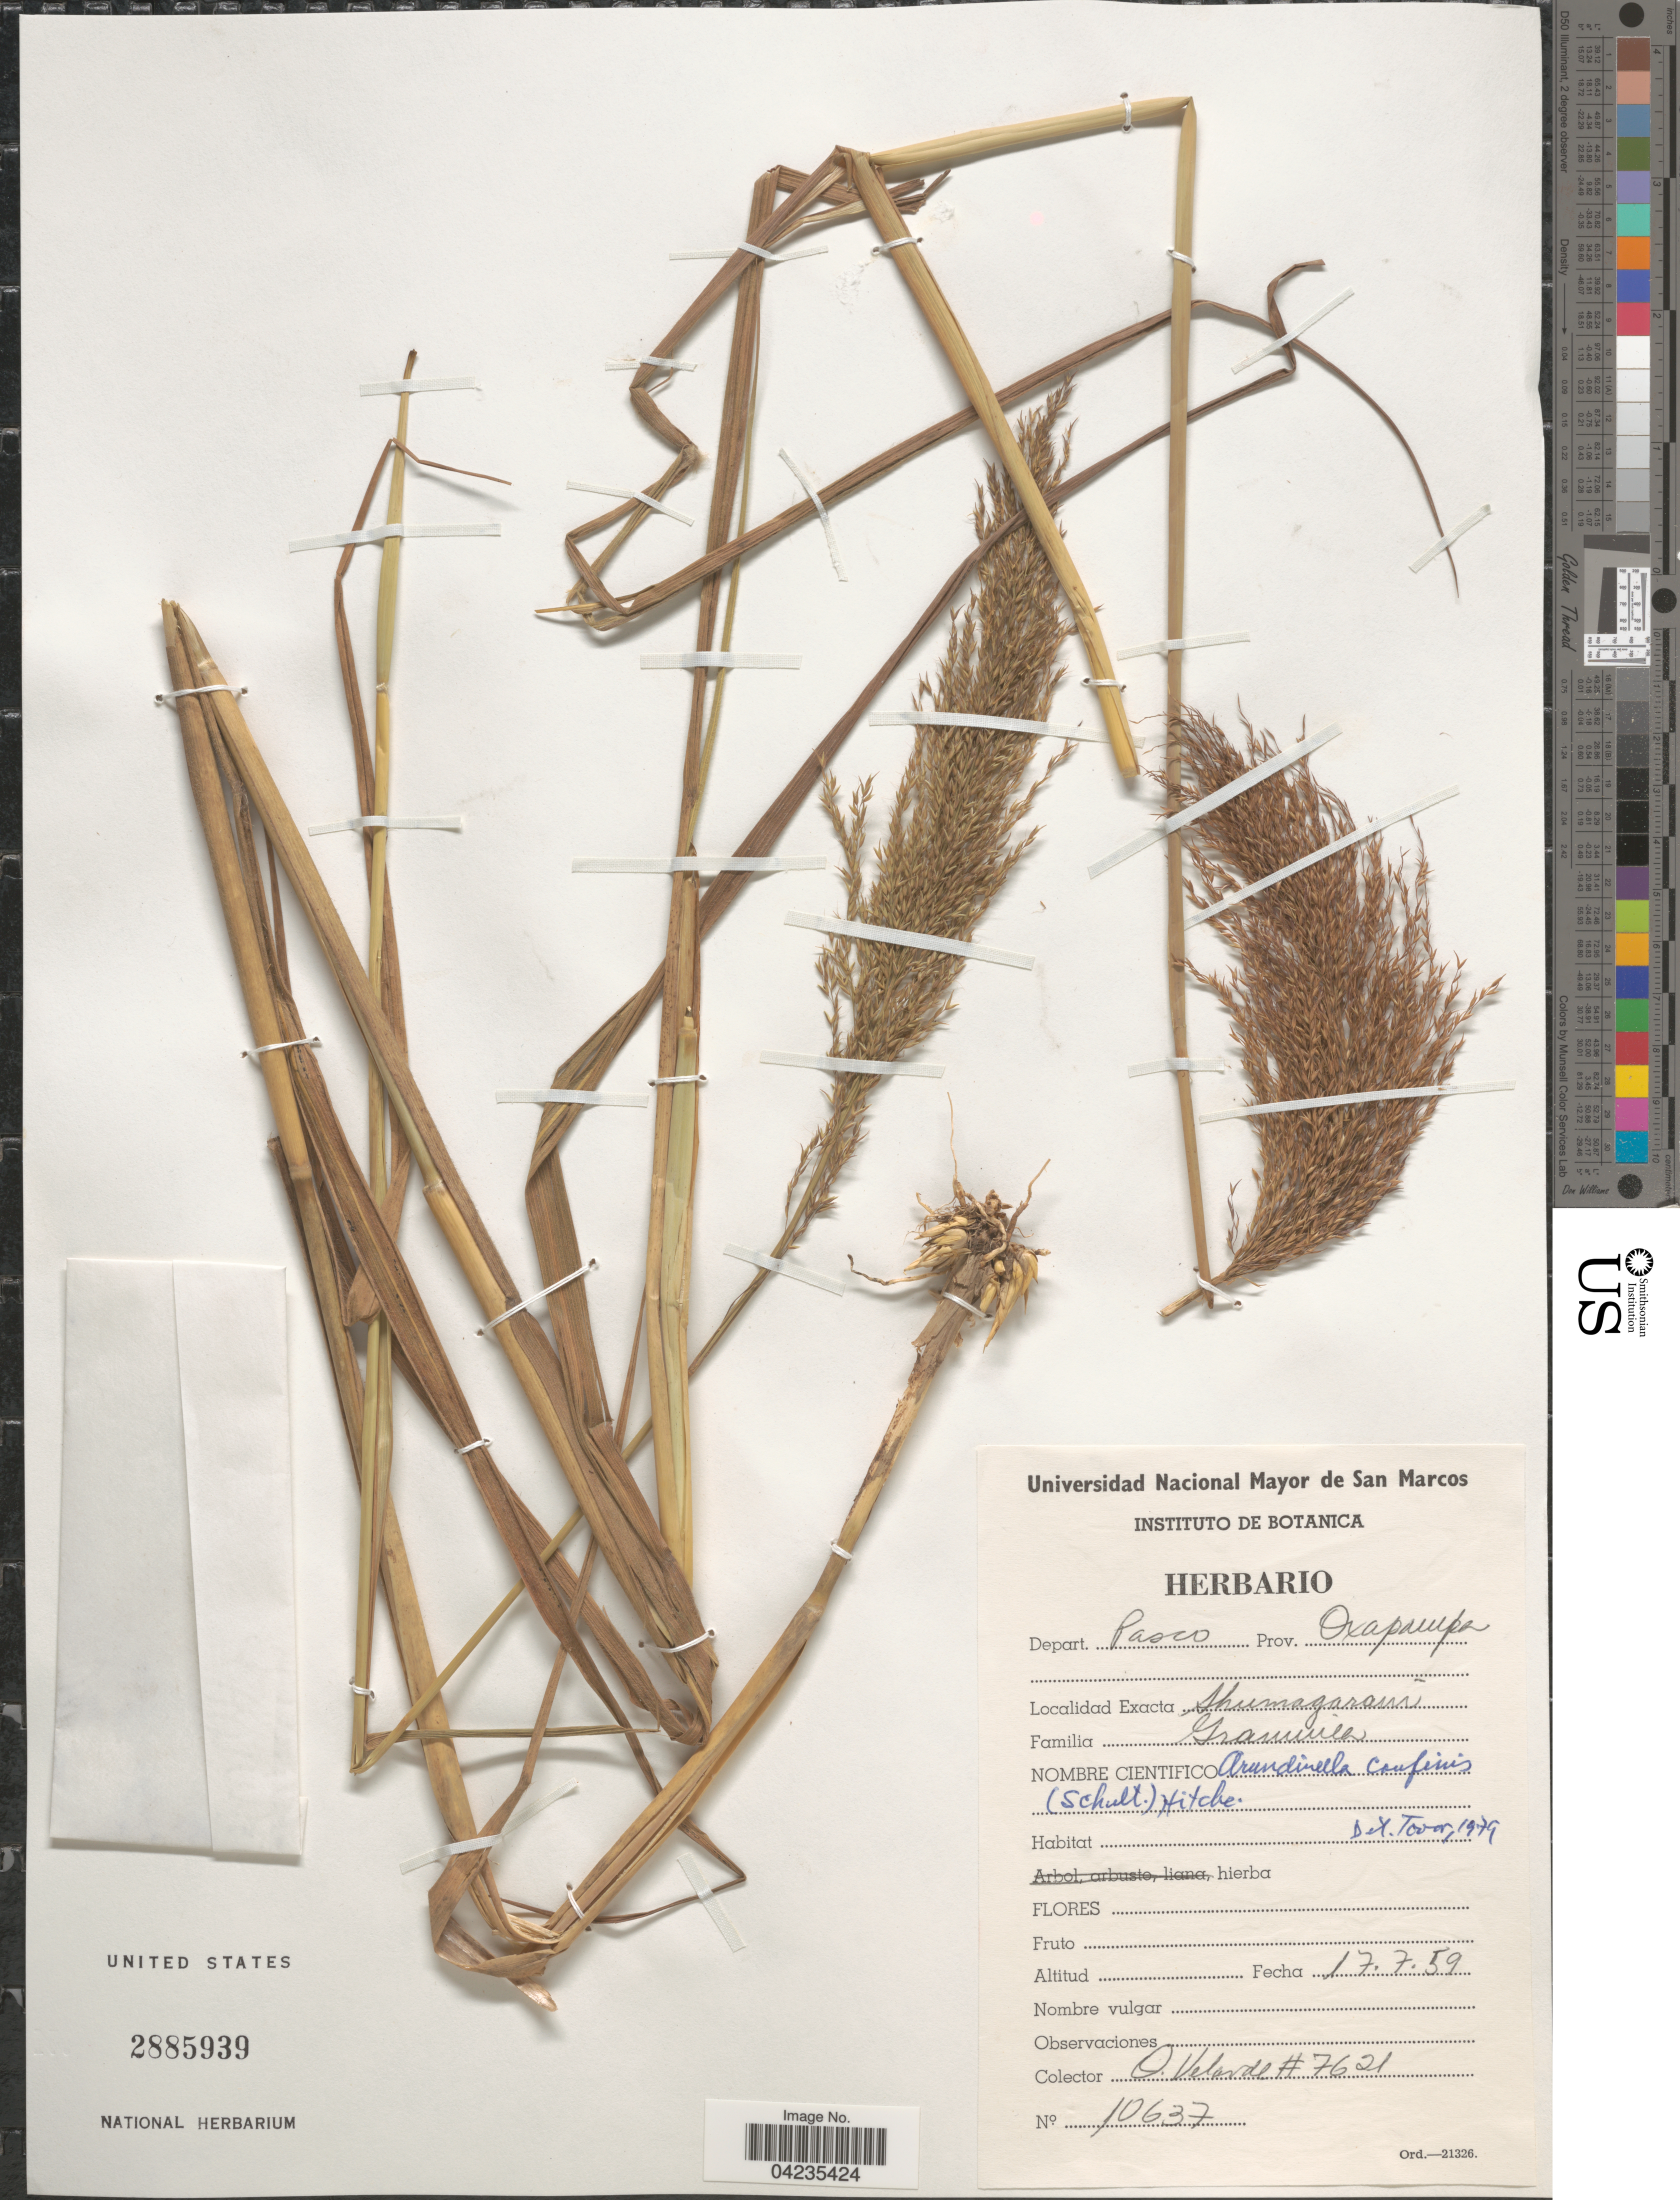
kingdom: Plantae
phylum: Tracheophyta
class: Liliopsida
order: Poales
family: Poaceae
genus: Arundinella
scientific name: Arundinella hispida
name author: (Humb. & Bonpl. ex Willd.) Kuntze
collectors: O. Velarde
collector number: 7621/10637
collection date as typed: Transcribed d/m/y: 17/7/59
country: Peru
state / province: Pasco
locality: Depart. Pasco. Prov. Oxapampa. Shumagarain [interpreted].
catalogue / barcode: US 2885939